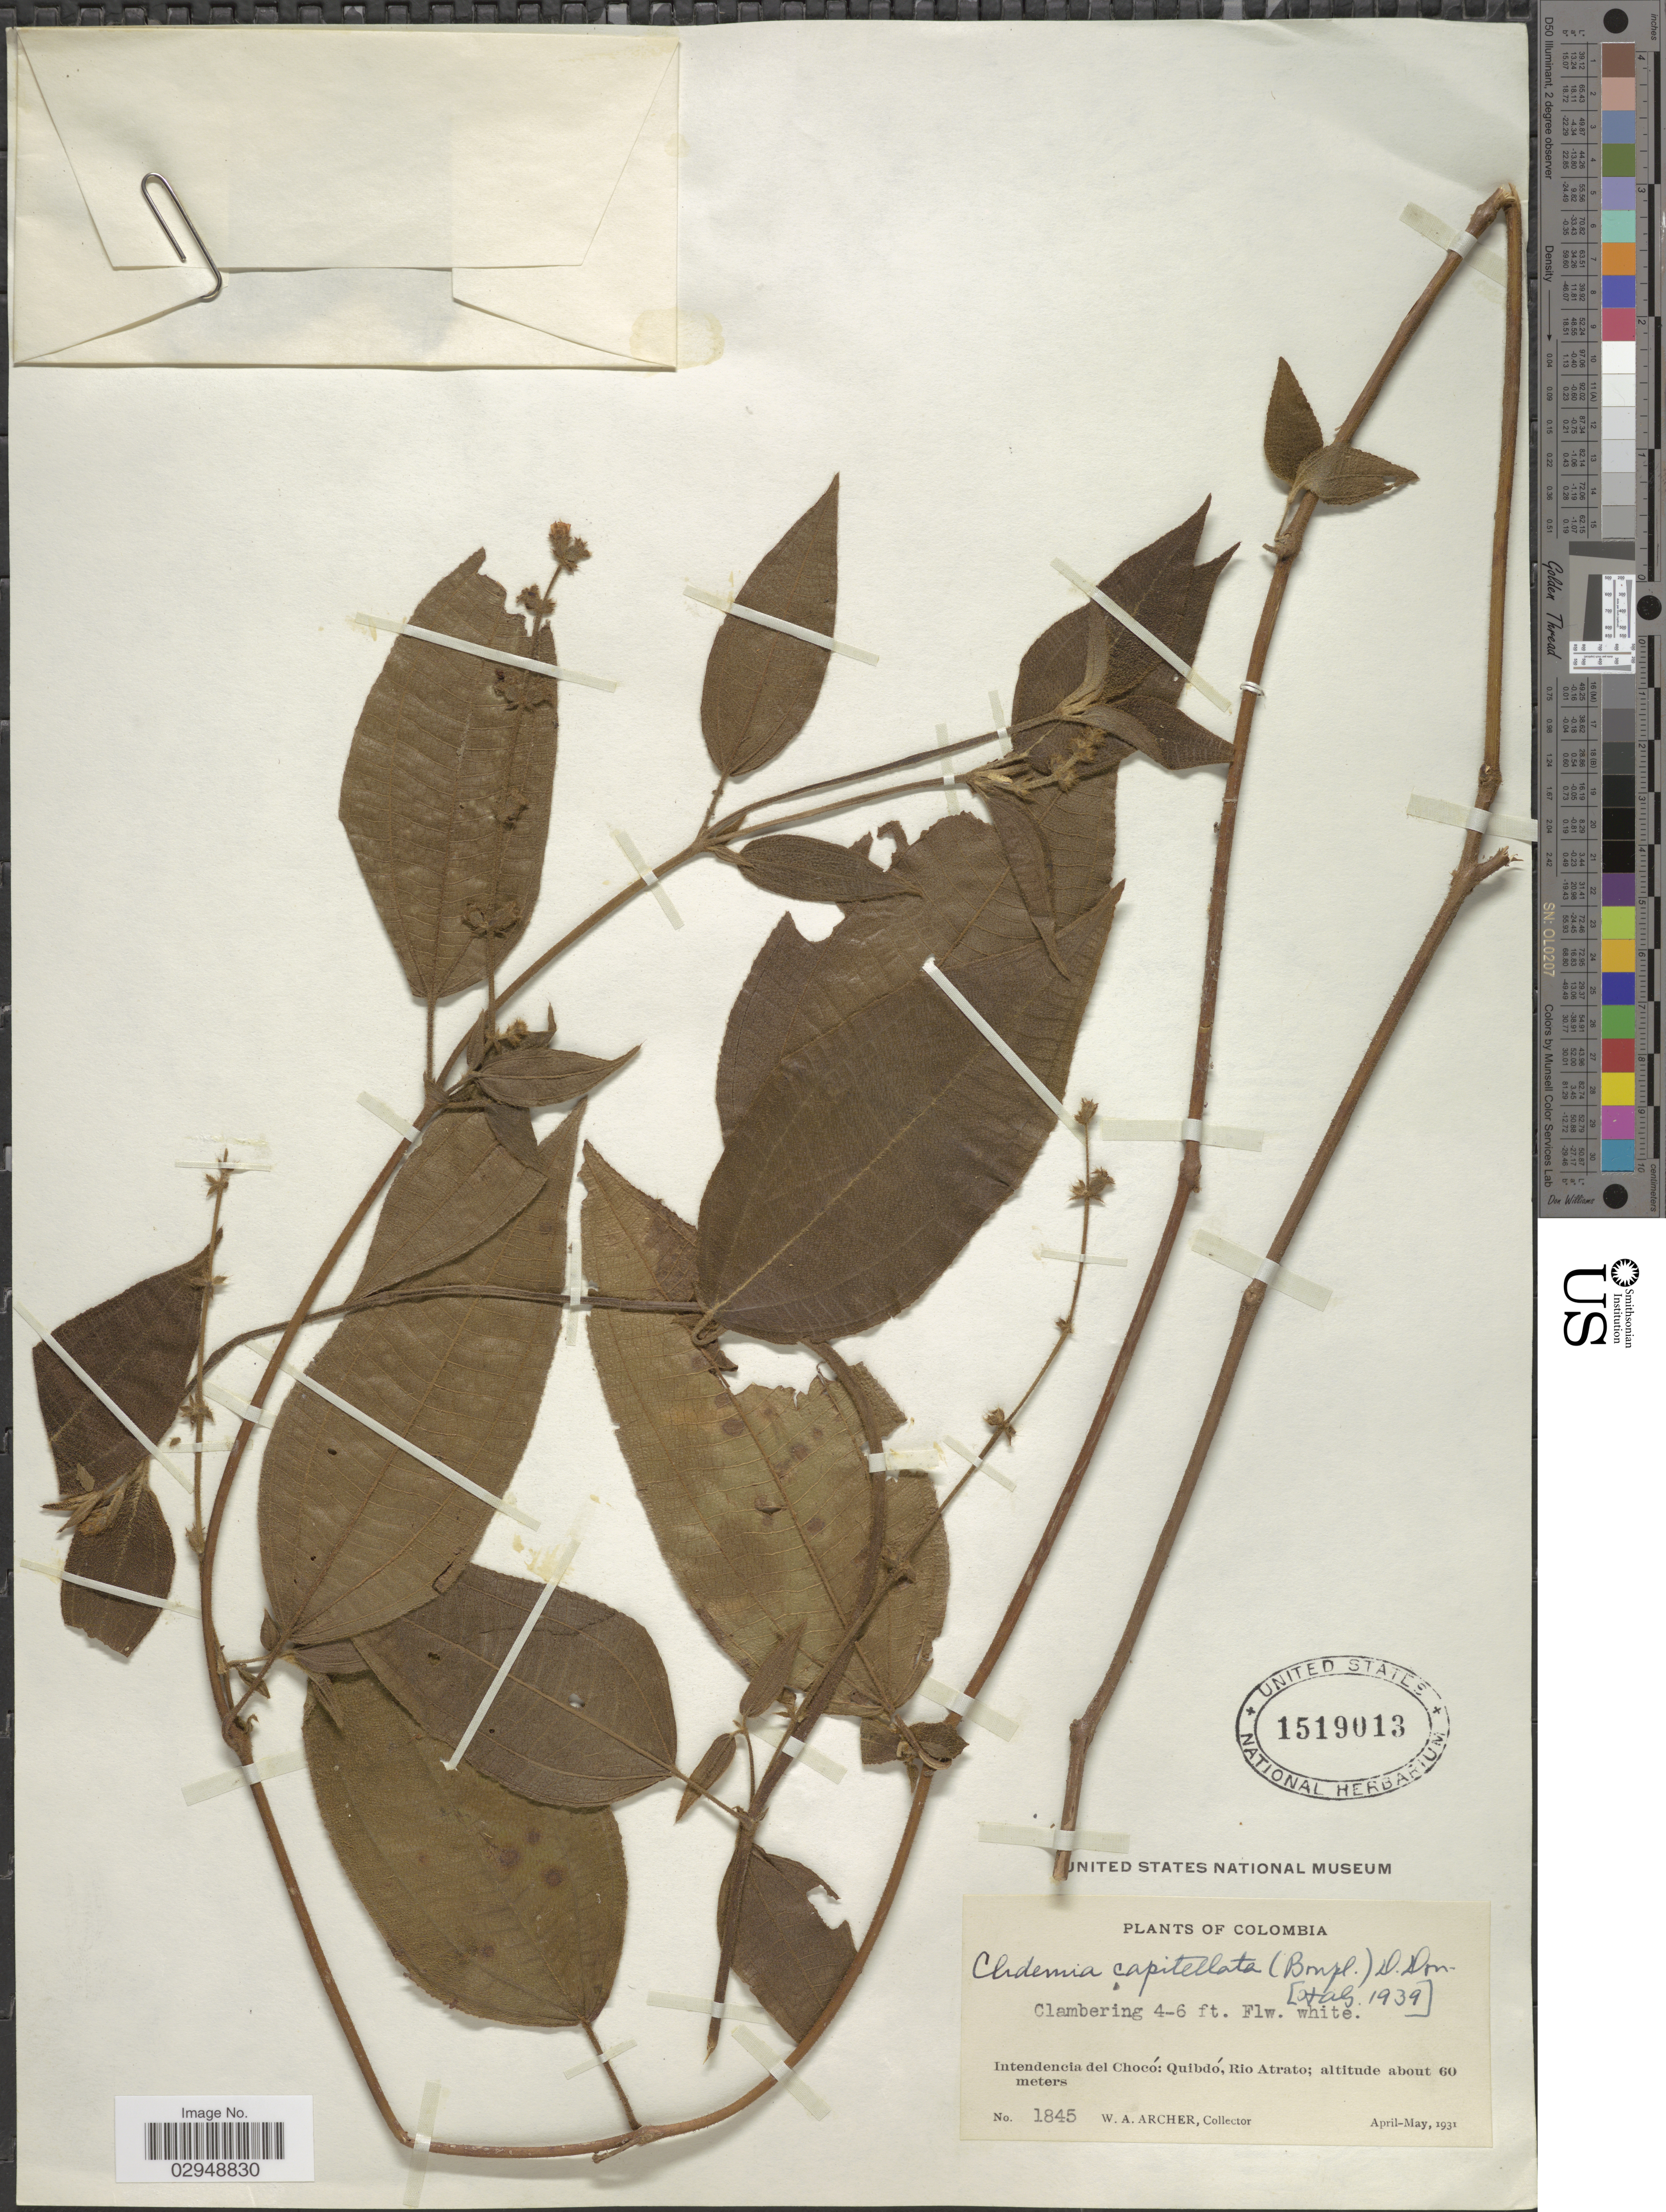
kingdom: Plantae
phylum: Tracheophyta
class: Magnoliopsida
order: Myrtales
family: Melastomataceae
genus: Clidemia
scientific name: Clidemia capitellata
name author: (Bonpl.) D. Don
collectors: W. Archer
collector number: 1845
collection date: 1931-04/1931-05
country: Colombia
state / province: Chocó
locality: Intendencia del Chocó: Quibdó, Rio Atrato.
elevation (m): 60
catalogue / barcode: US 1519013